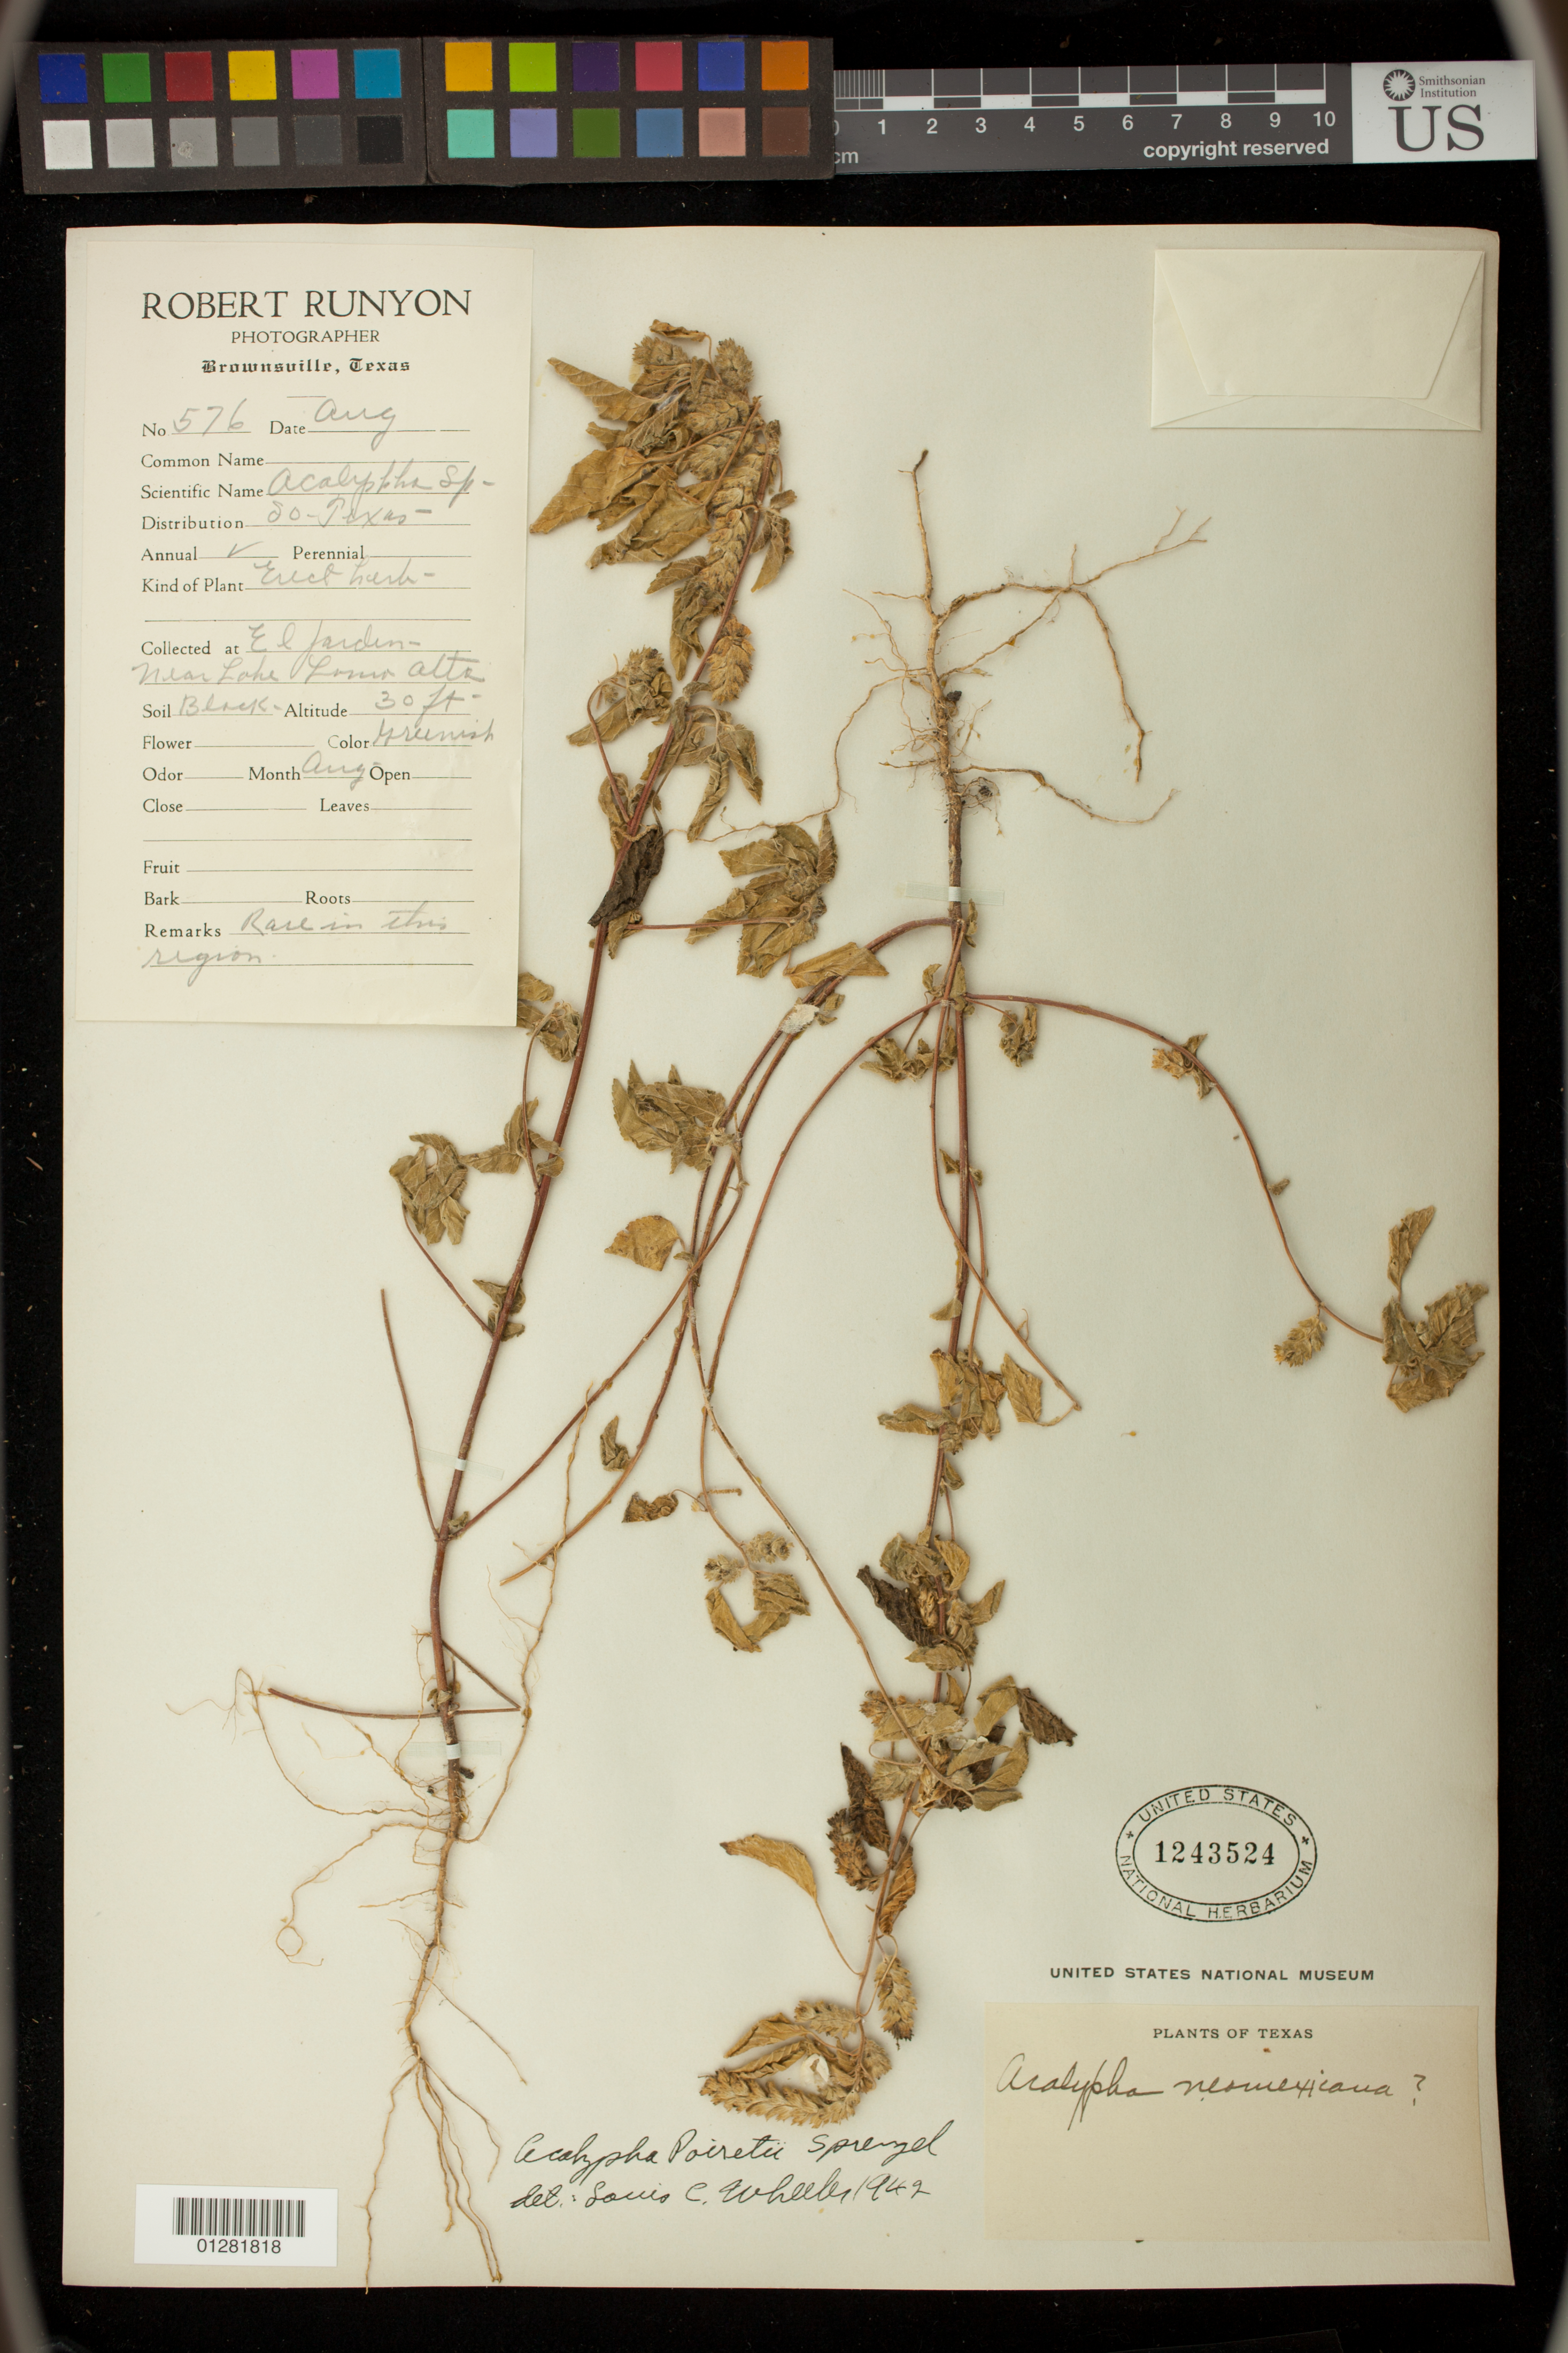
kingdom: Plantae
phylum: Tracheophyta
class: Magnoliopsida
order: Malpighiales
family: Euphorbiaceae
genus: Acalypha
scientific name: Acalypha pringlei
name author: S. Watson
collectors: R. Runyon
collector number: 576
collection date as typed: Aug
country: United States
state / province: Texas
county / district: El Jardin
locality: El Jardin- near lake Loma alta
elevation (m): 9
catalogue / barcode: US 1243524